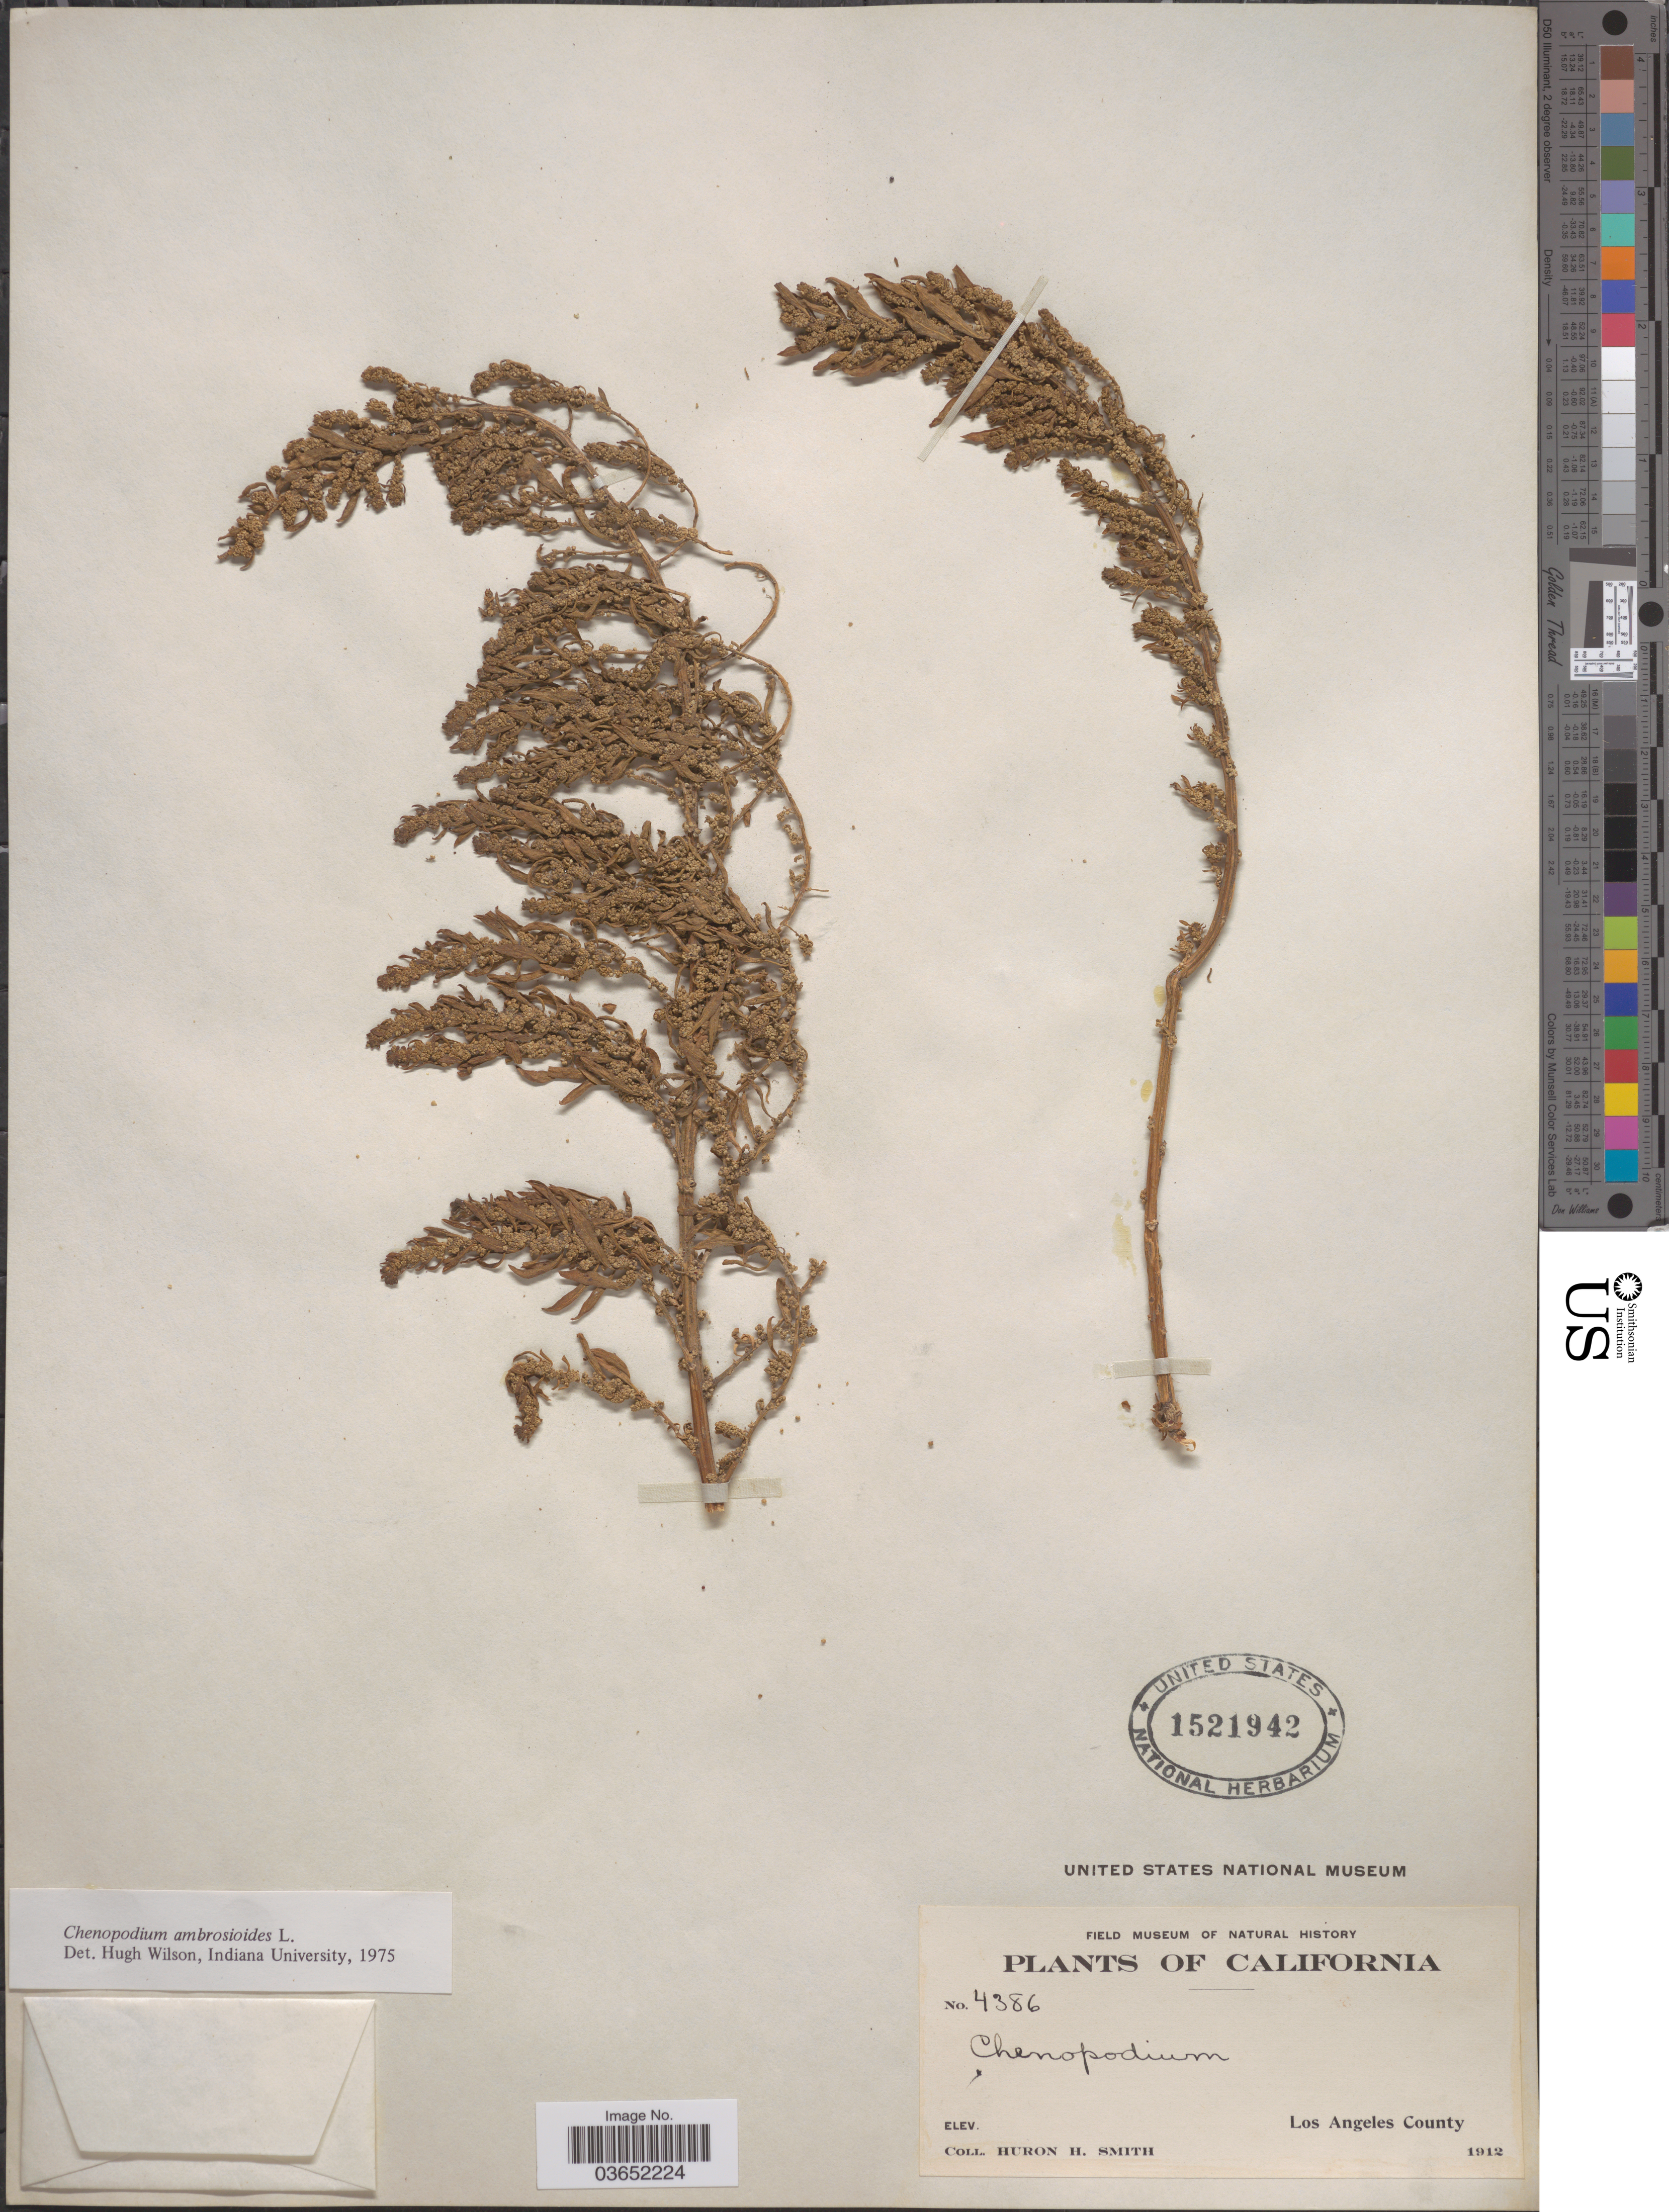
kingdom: Plantae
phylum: Tracheophyta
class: Magnoliopsida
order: Caryophyllales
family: Amaranthaceae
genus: Chenopodium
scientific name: Chenopodium ambrosioides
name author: L.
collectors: Huron H. Smith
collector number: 4386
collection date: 1912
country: United States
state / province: California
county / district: Los Angeles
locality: Los Angeles County.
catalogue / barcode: US 1521942